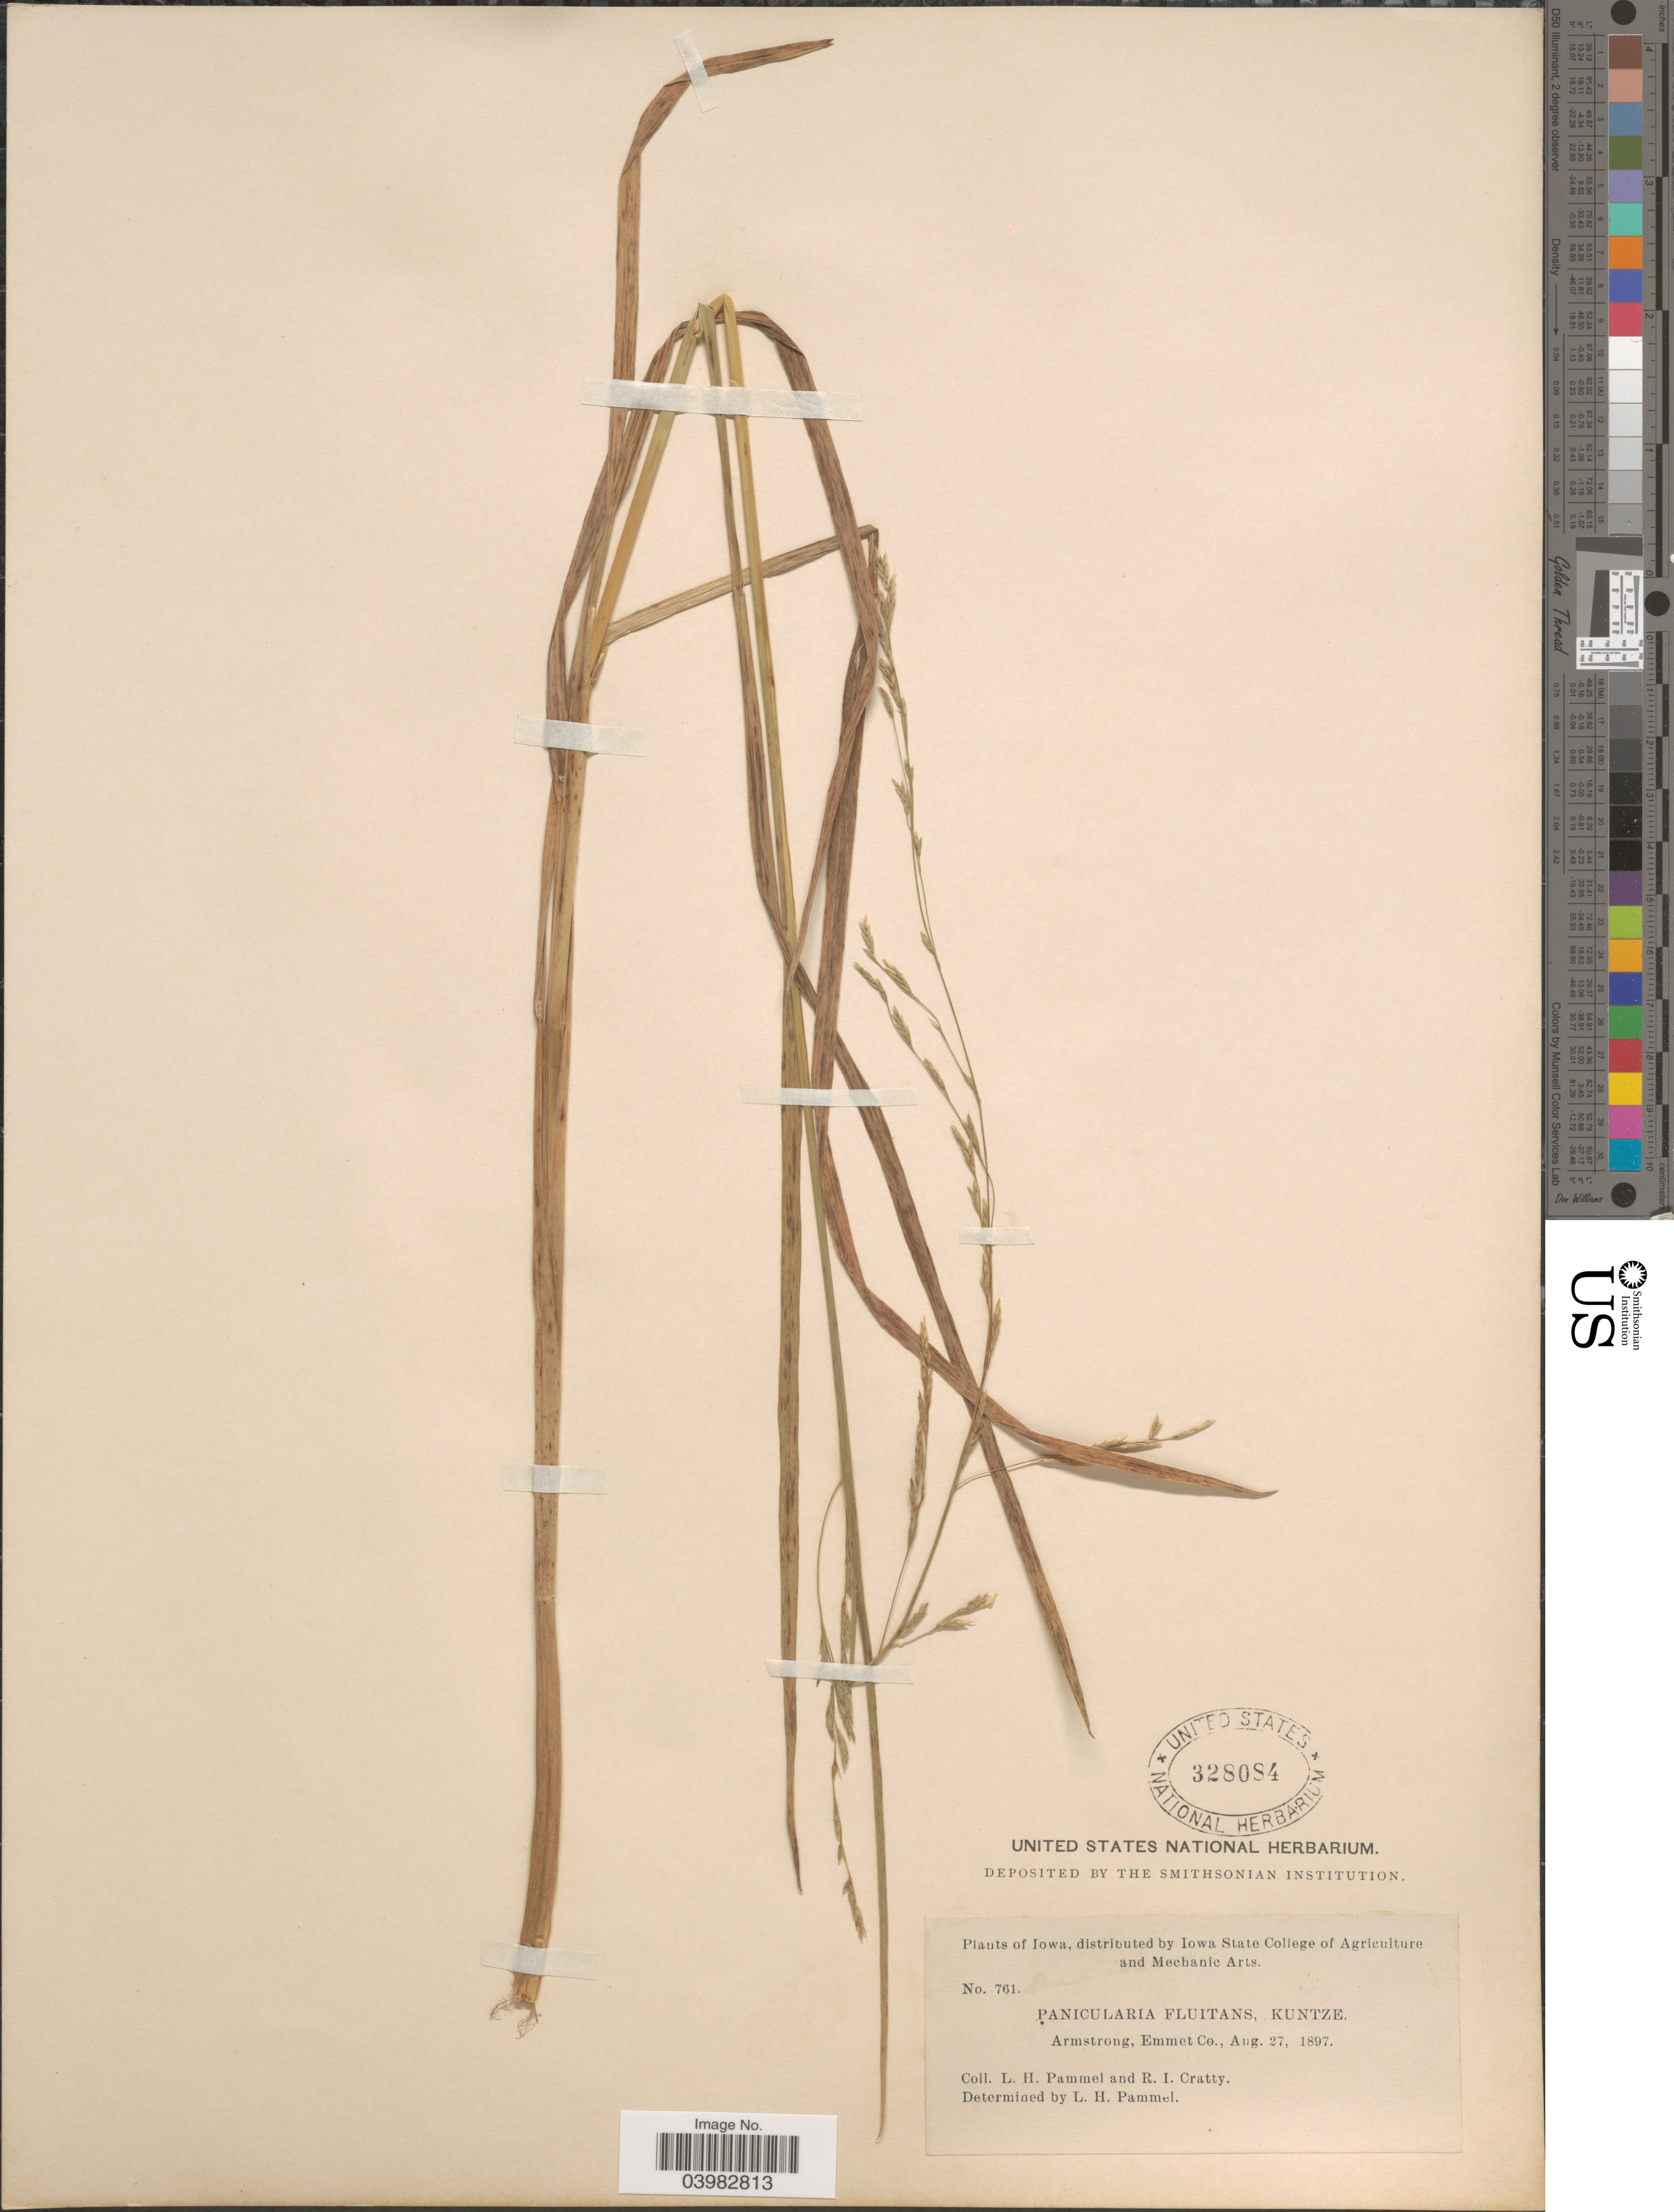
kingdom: Plantae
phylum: Tracheophyta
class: Liliopsida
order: Poales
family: Poaceae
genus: Glyceria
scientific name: Glyceria borealis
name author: (Nash) Batchelder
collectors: L. Pammel & R. Cratty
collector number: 761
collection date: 1897-08-27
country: United States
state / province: Iowa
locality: Armstrong, Emmet Co.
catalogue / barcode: US 328084